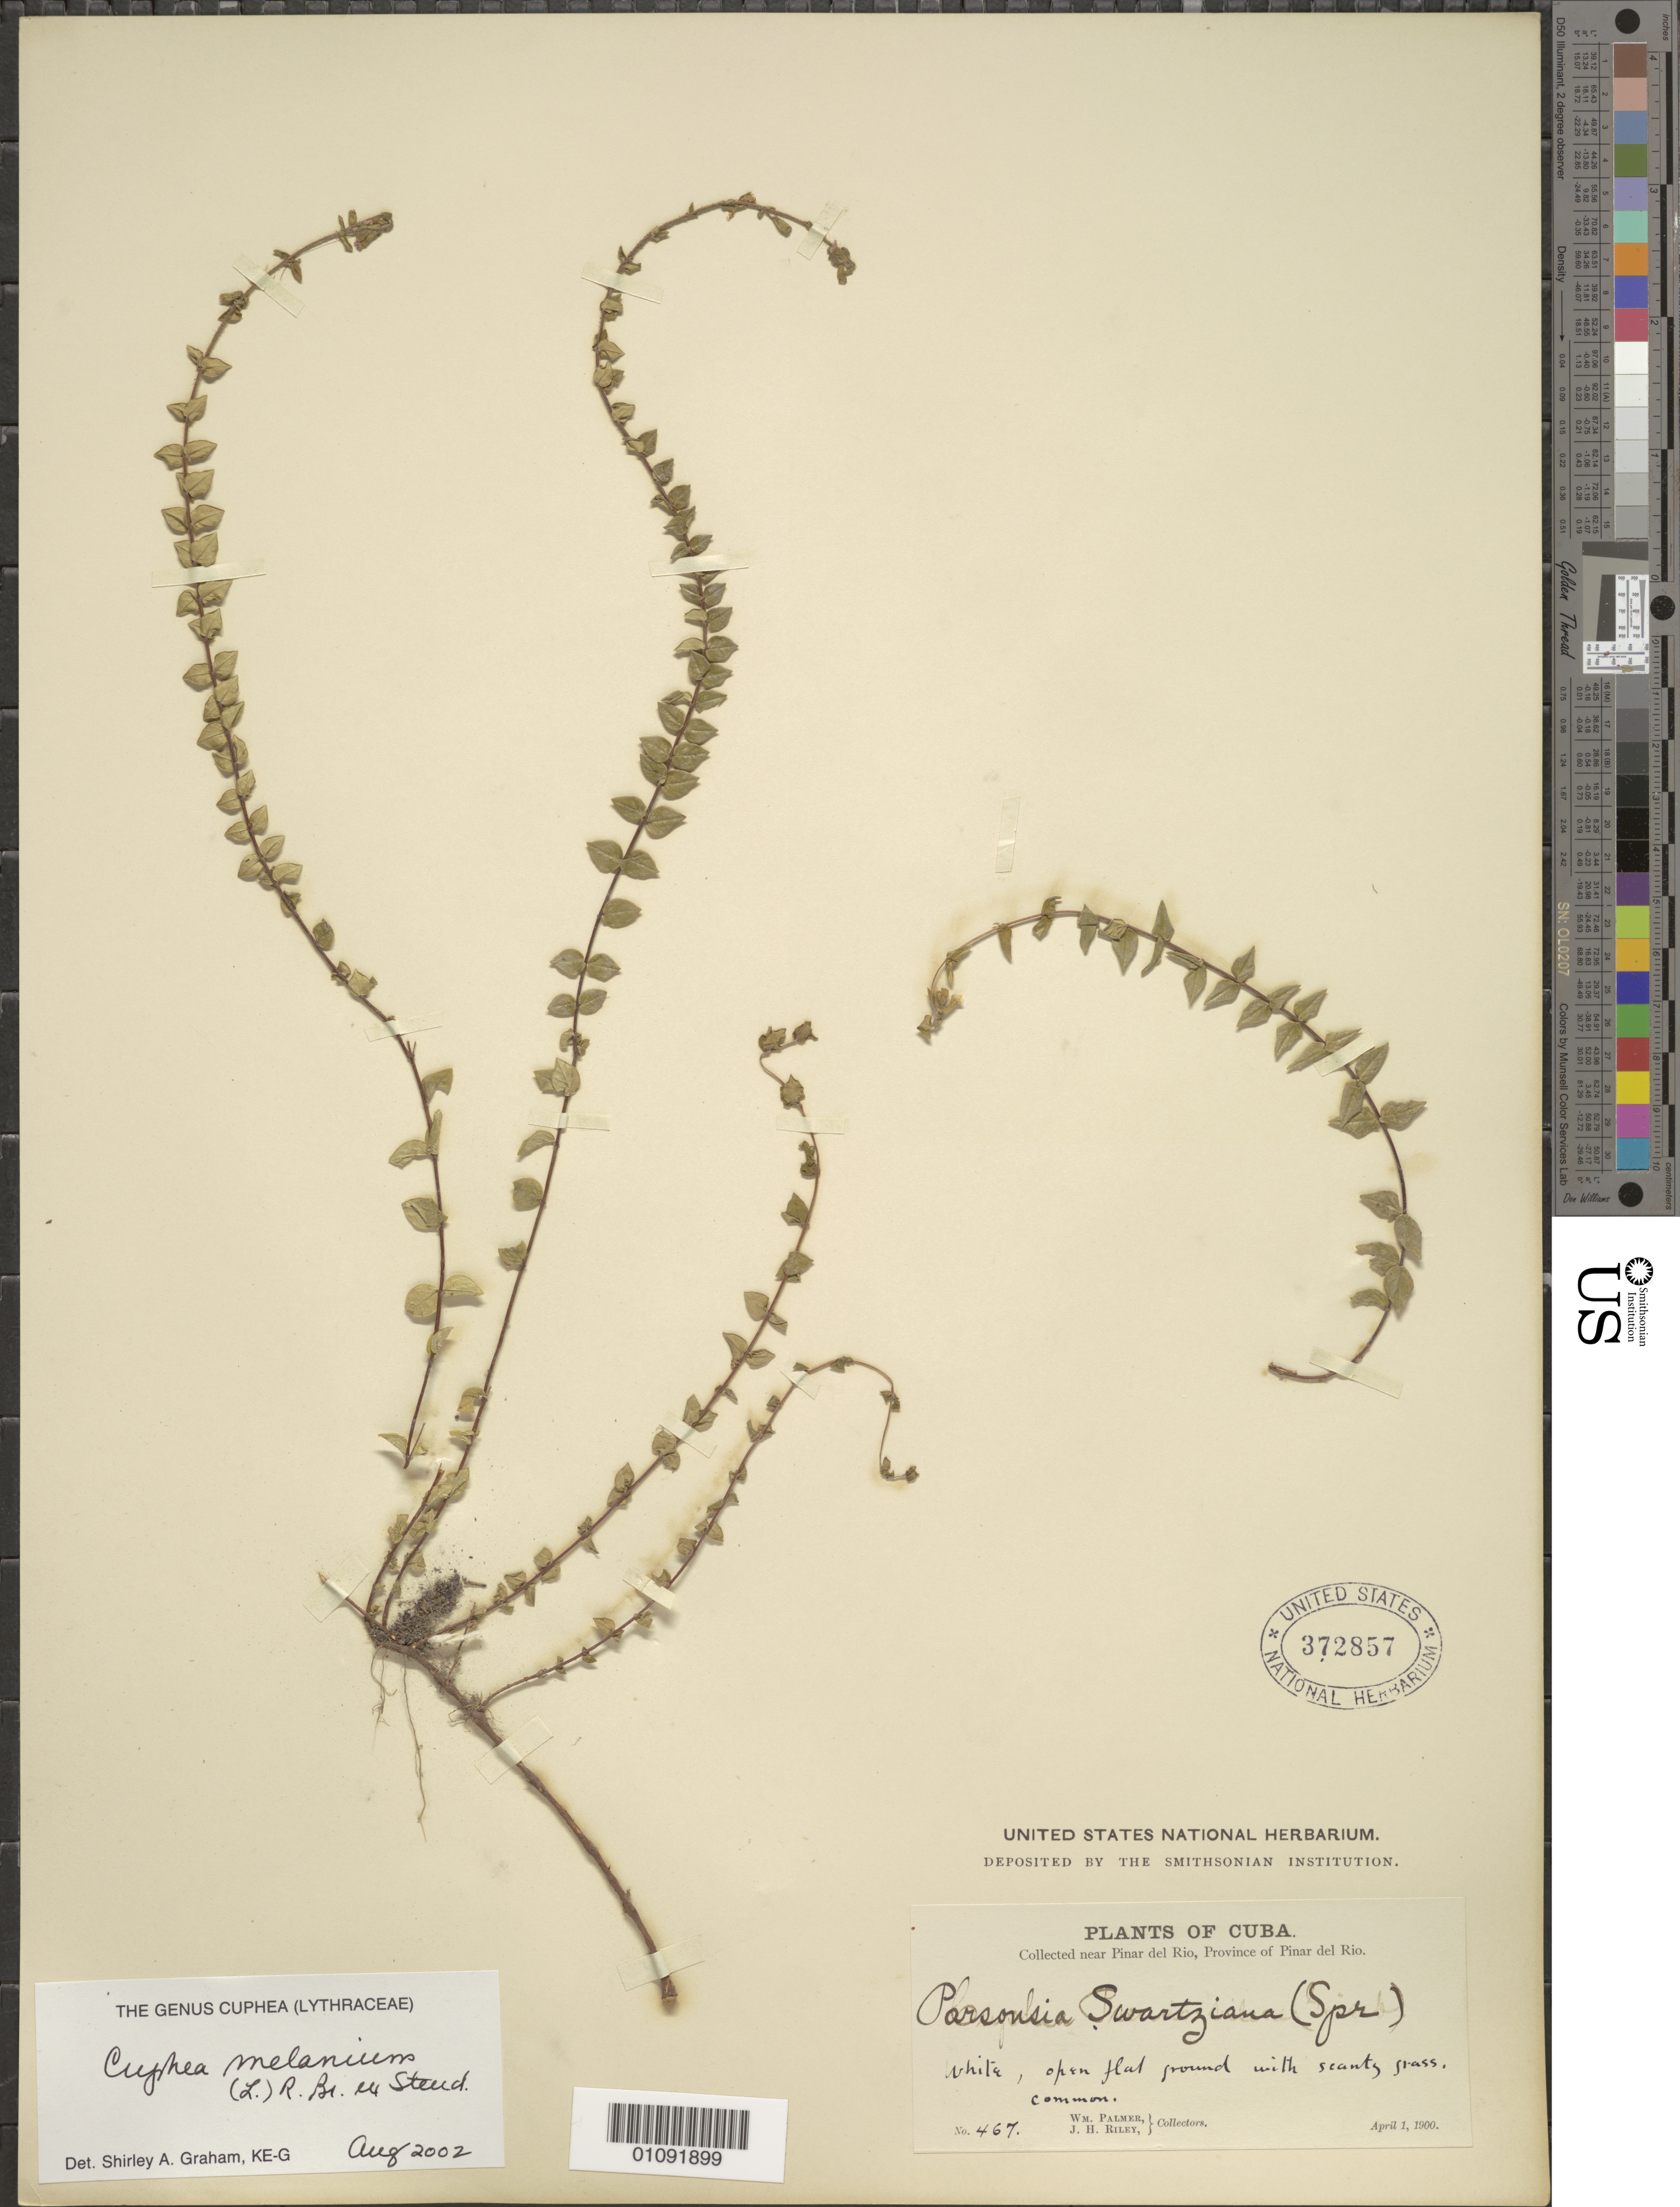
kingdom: Plantae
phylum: Tracheophyta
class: Magnoliopsida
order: Myrtales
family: Lythraceae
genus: Cuphea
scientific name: Cuphea melanium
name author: (L.) Cramer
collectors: W. Palmer & J. H. Riley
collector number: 467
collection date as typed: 01 Apr 1900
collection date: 1900-04-01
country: Cuba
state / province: Pinar del Rio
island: Cuba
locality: Pinar del Rio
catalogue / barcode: US 372857